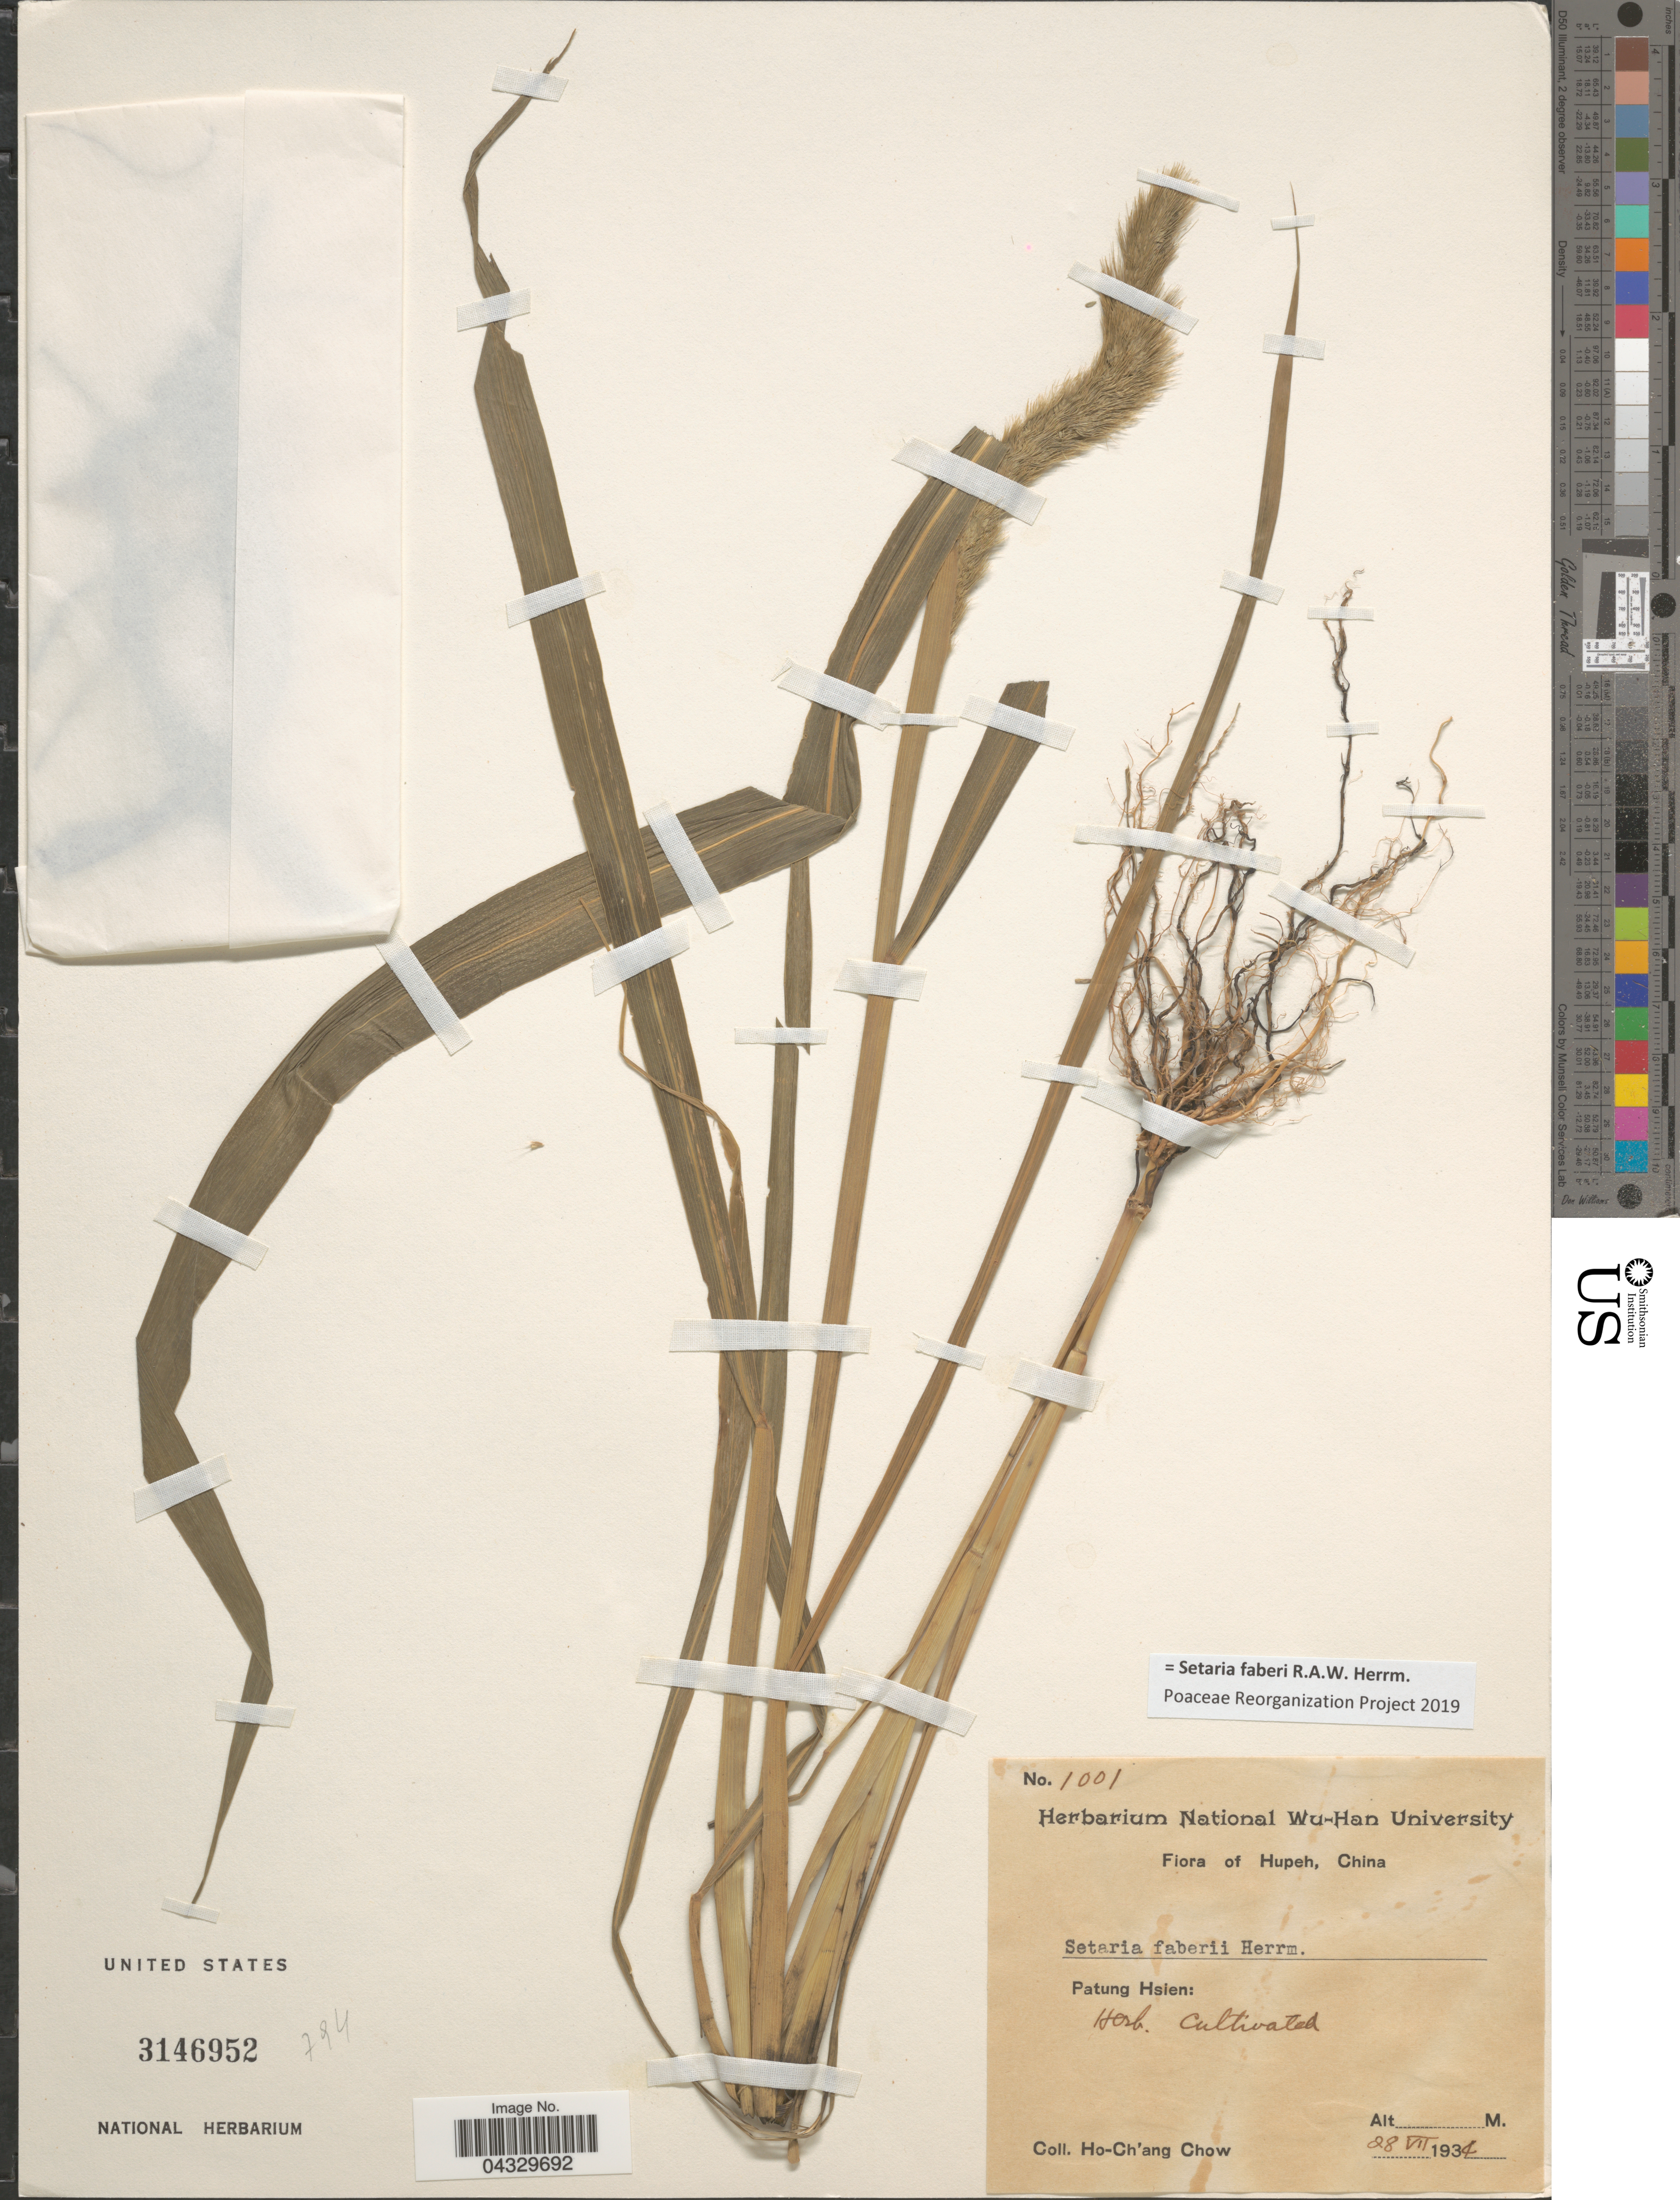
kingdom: Plantae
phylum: Tracheophyta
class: Liliopsida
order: Poales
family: Poaceae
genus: Setaria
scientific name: Setaria faberi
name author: R.A.W. Herrm.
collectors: H. Chow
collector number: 1001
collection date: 1934-07-28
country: China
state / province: Hubei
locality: Hupeh. Patung Hsien.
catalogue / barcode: US 3146952